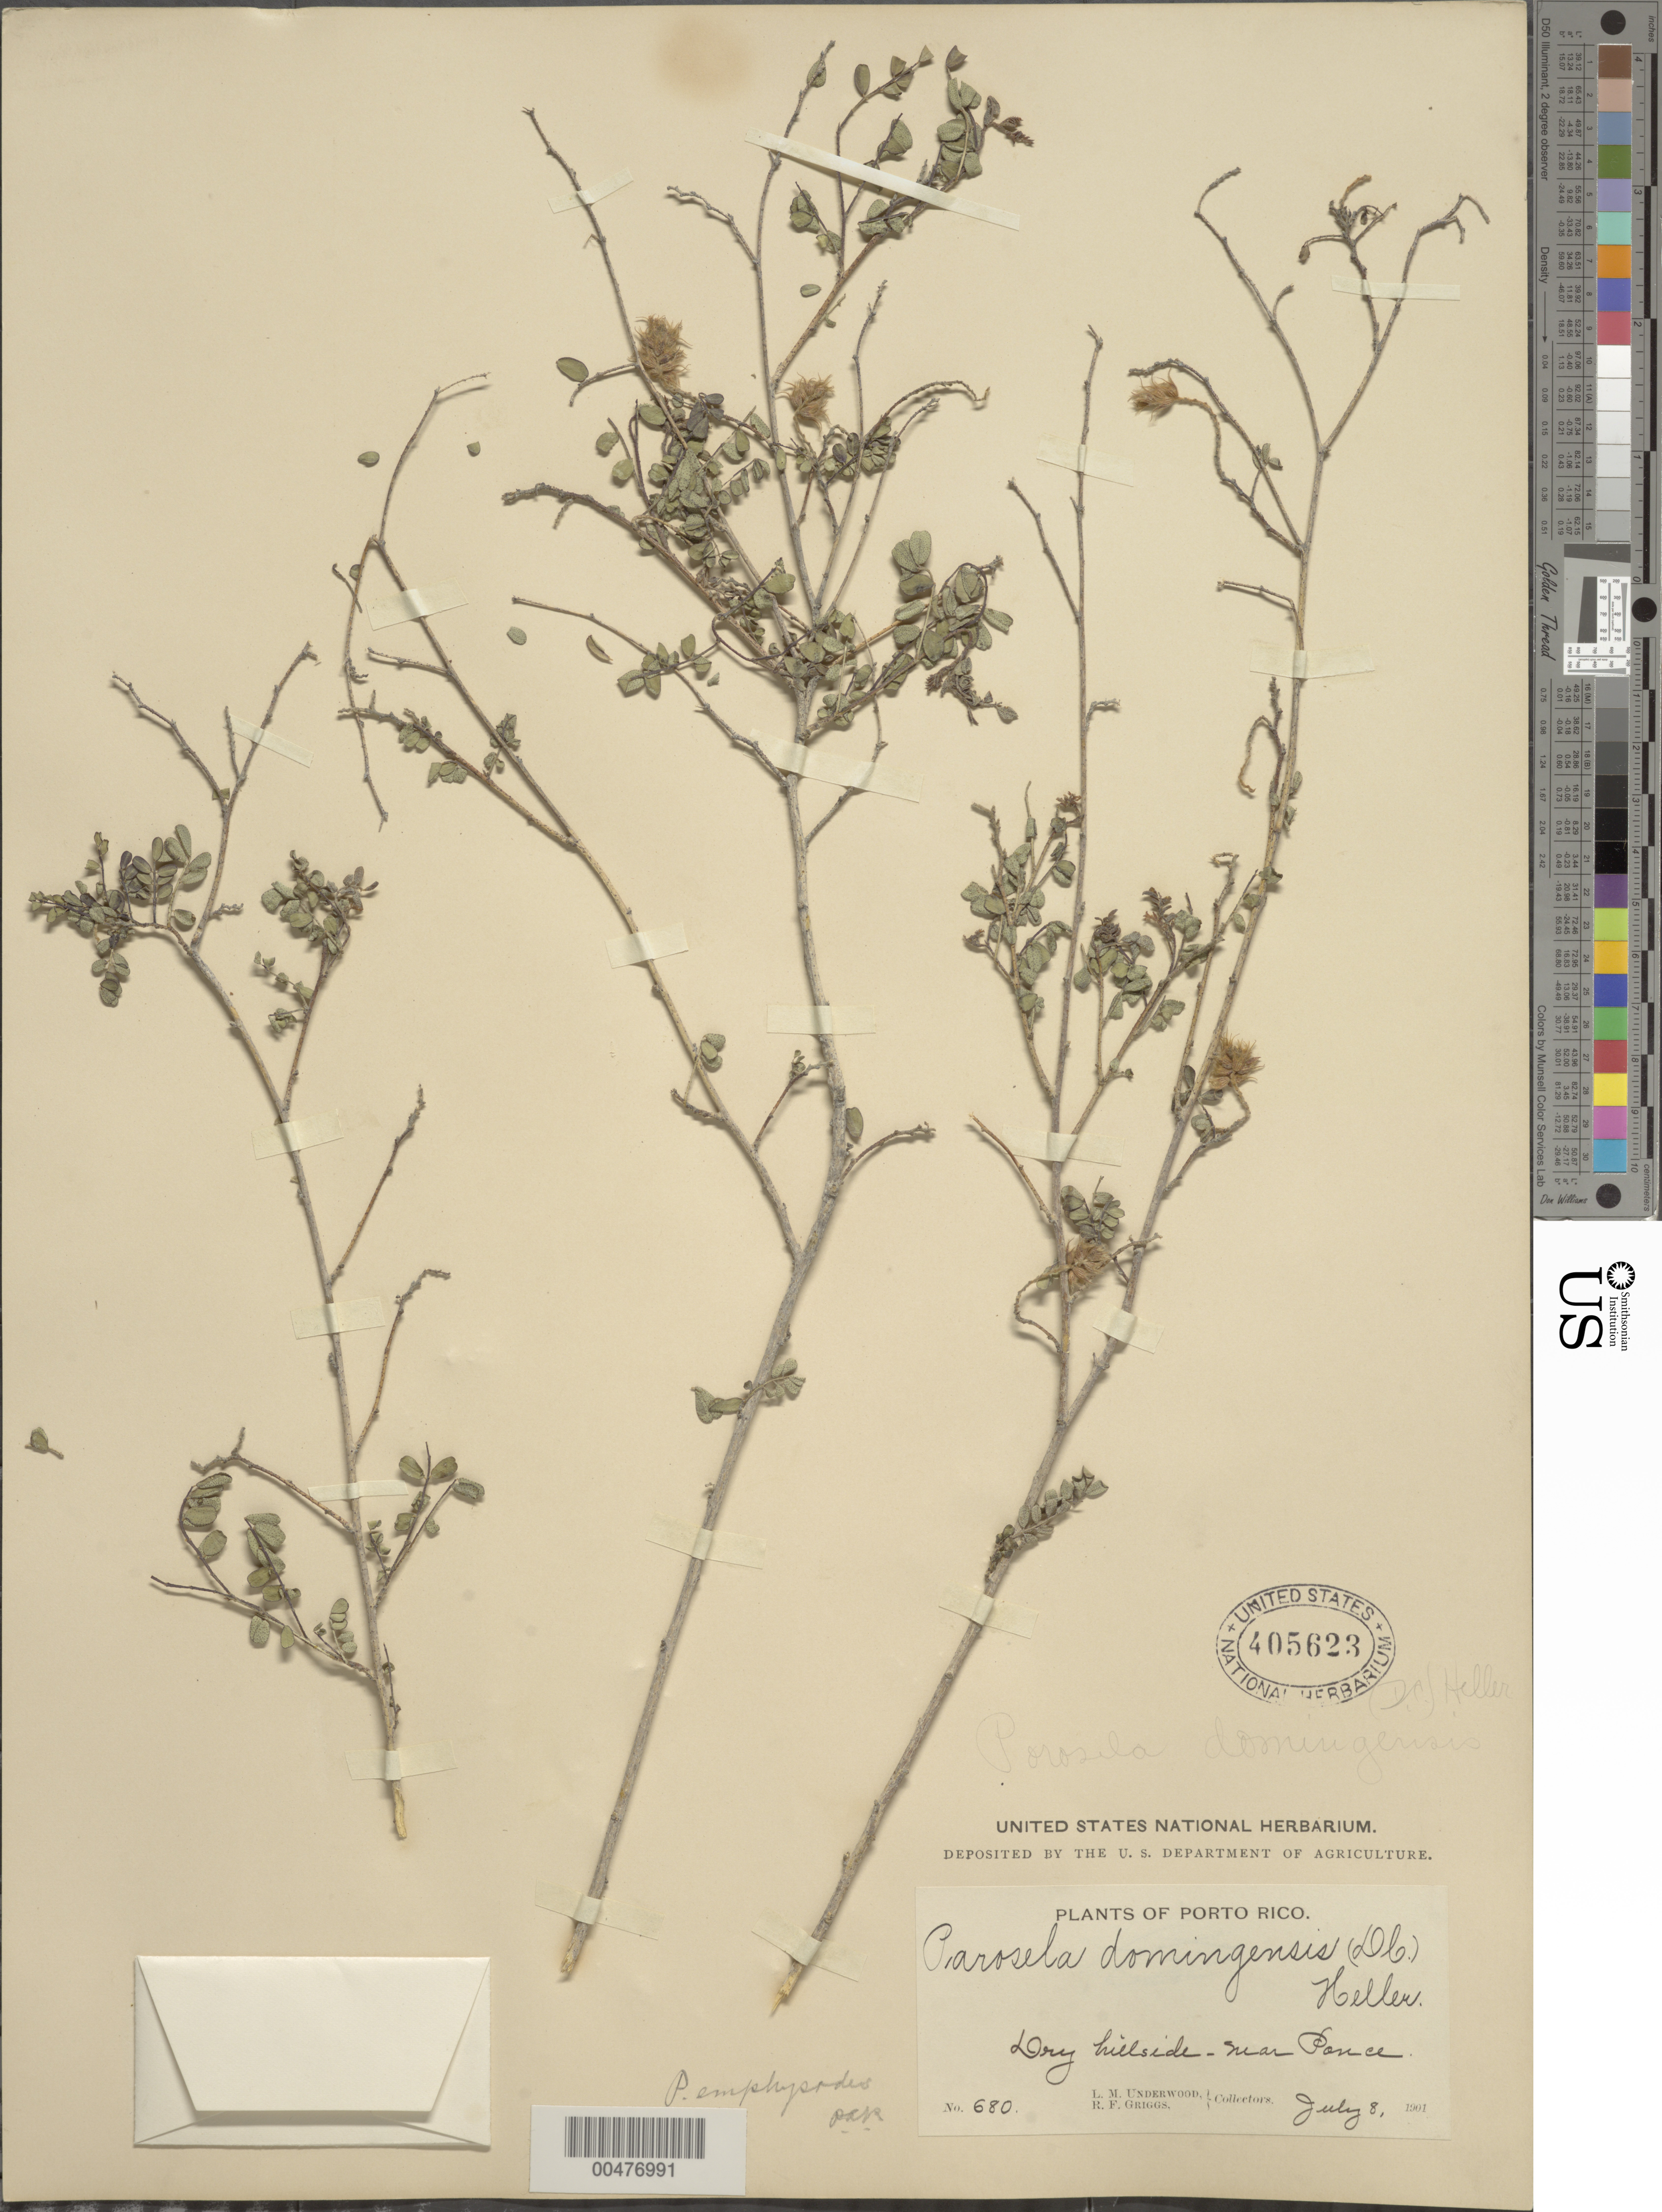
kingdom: Plantae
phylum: Tracheophyta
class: Magnoliopsida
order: Fabales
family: Fabaceae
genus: Dalea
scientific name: Dalea domingensis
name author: DC.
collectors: L. M. Underwood & R. F. Griggs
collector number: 680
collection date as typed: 08 Jul 1901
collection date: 1901-07-08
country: Puerto Rico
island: Greater Antilles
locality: Near Ponce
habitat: Dry hillside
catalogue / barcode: US 405623